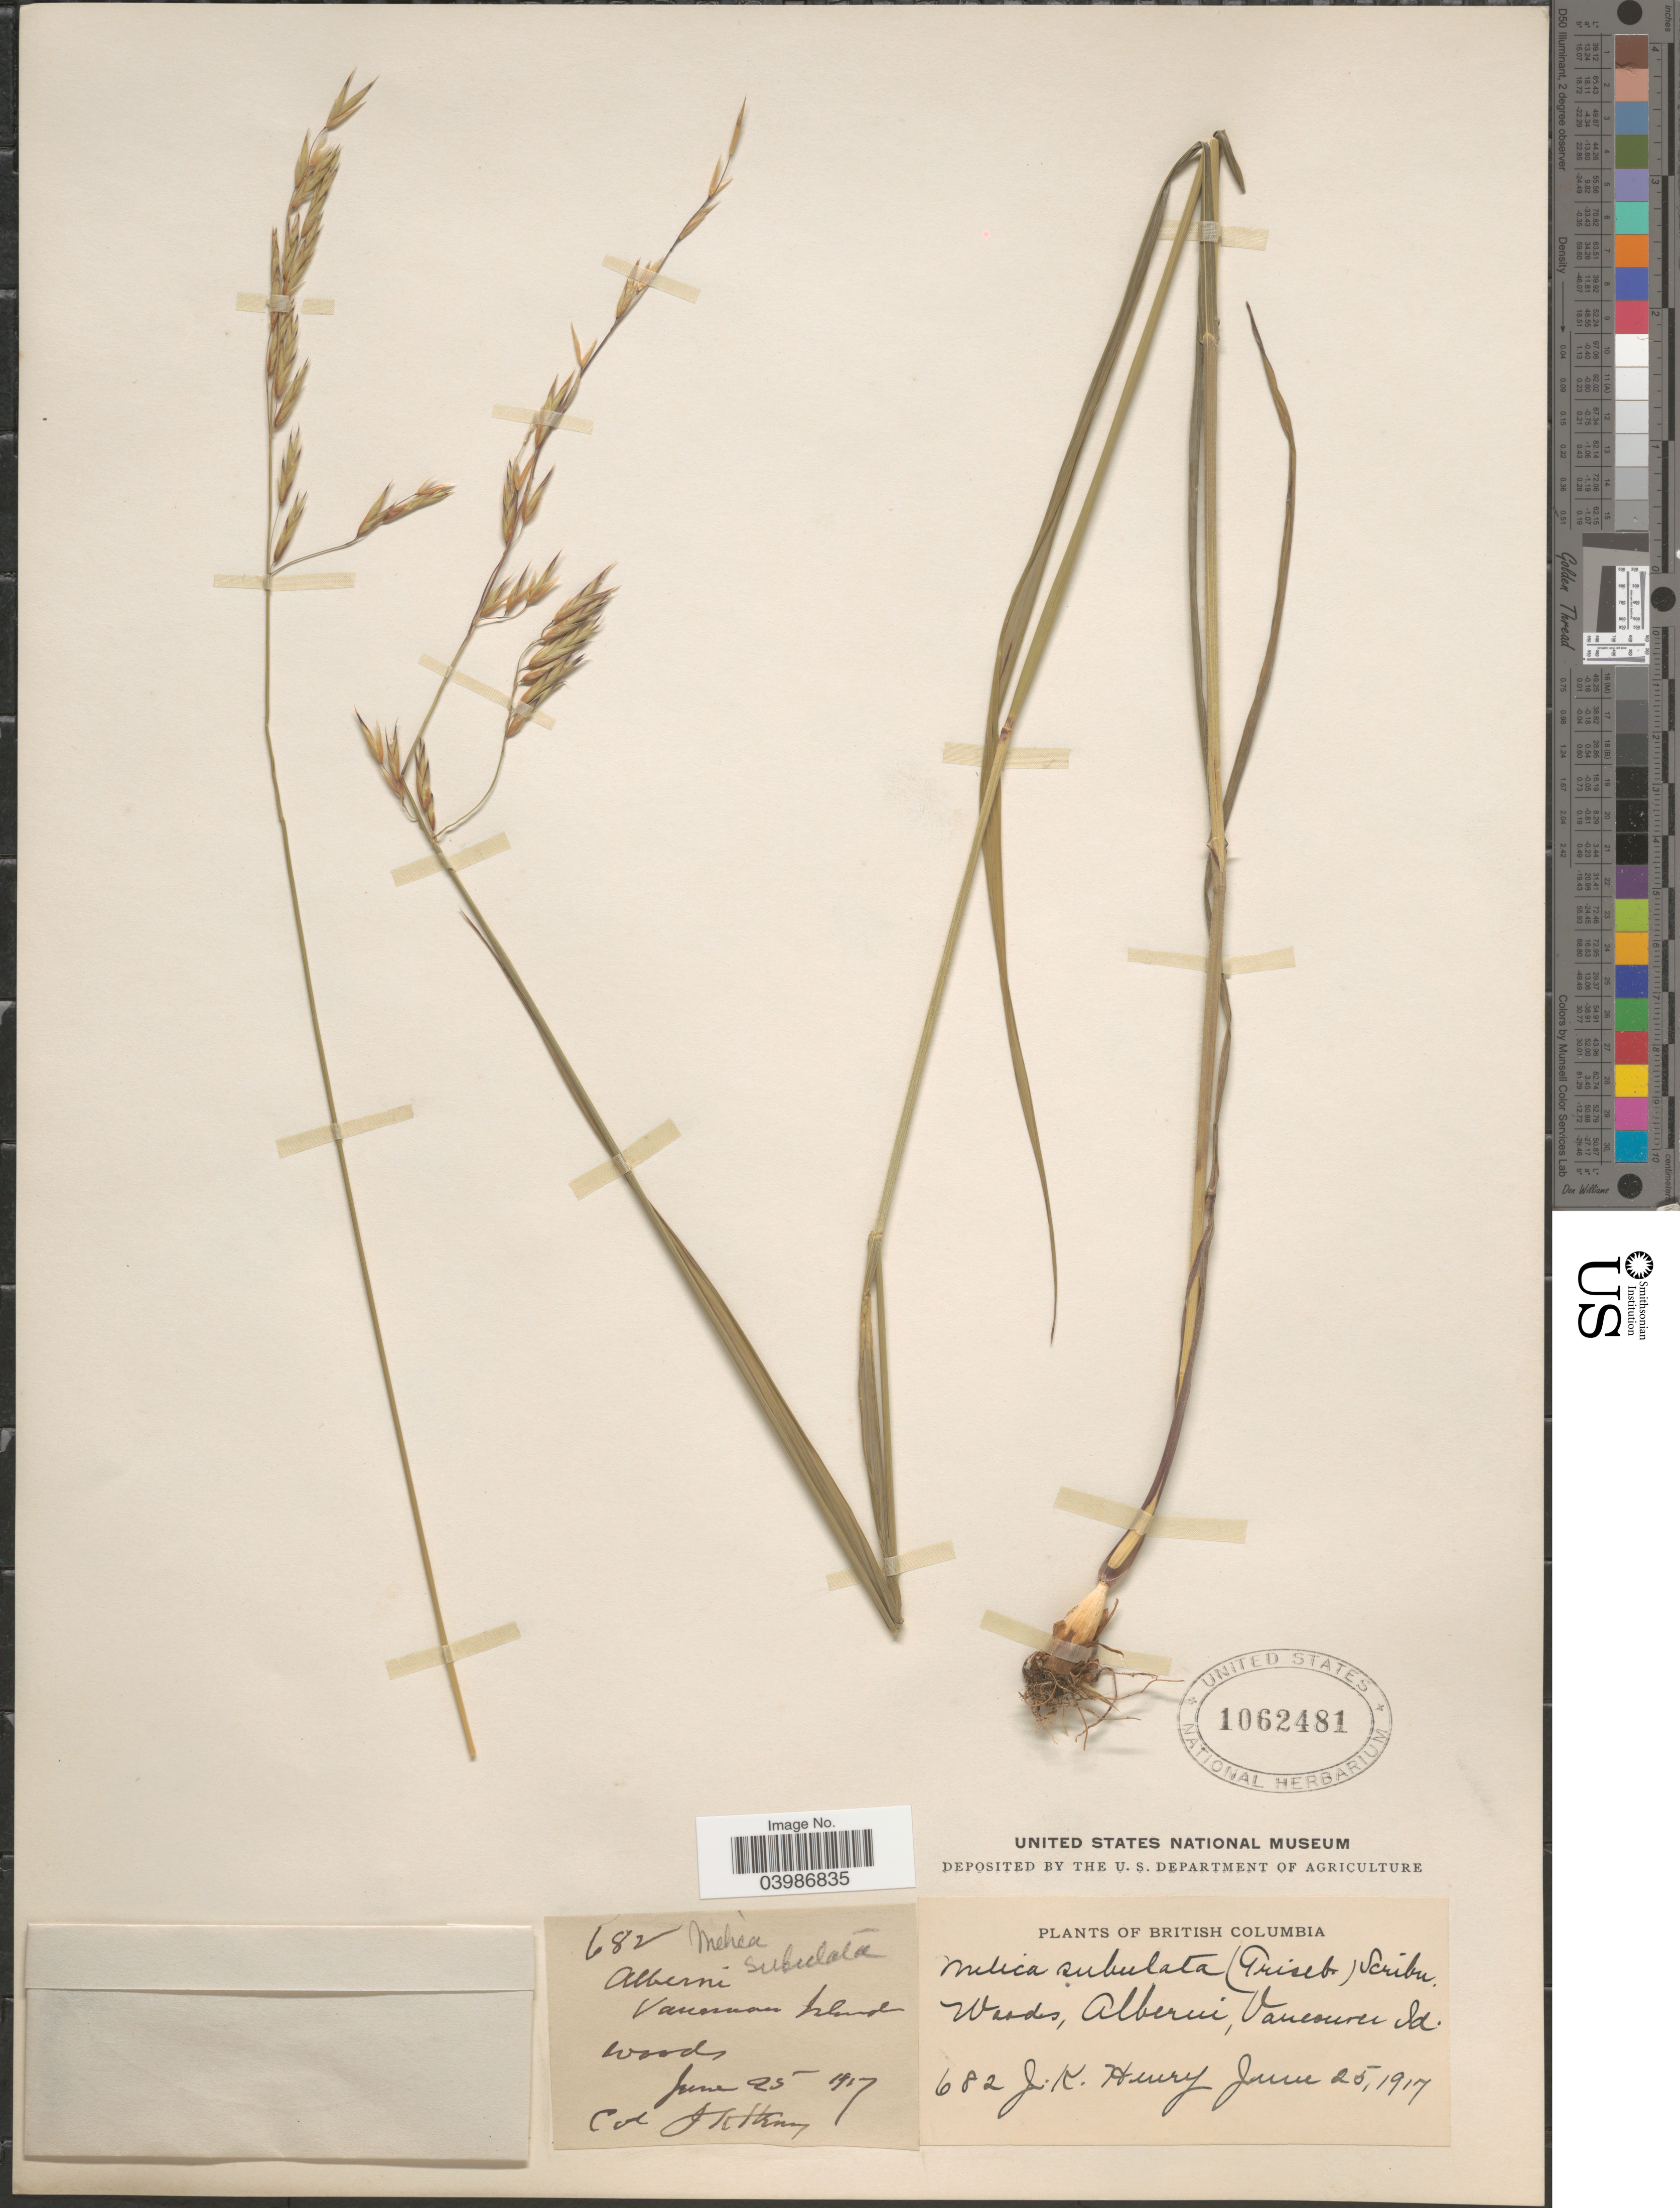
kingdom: Plantae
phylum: Tracheophyta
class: Liliopsida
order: Poales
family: Poaceae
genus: Melica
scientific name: Melica subulata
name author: (Griseb.) Scribn.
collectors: J. K. Henry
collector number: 682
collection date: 1917-06-25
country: Canada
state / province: British Columbia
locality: Woods, Alberni, Vancouver Island.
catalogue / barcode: US 1062481